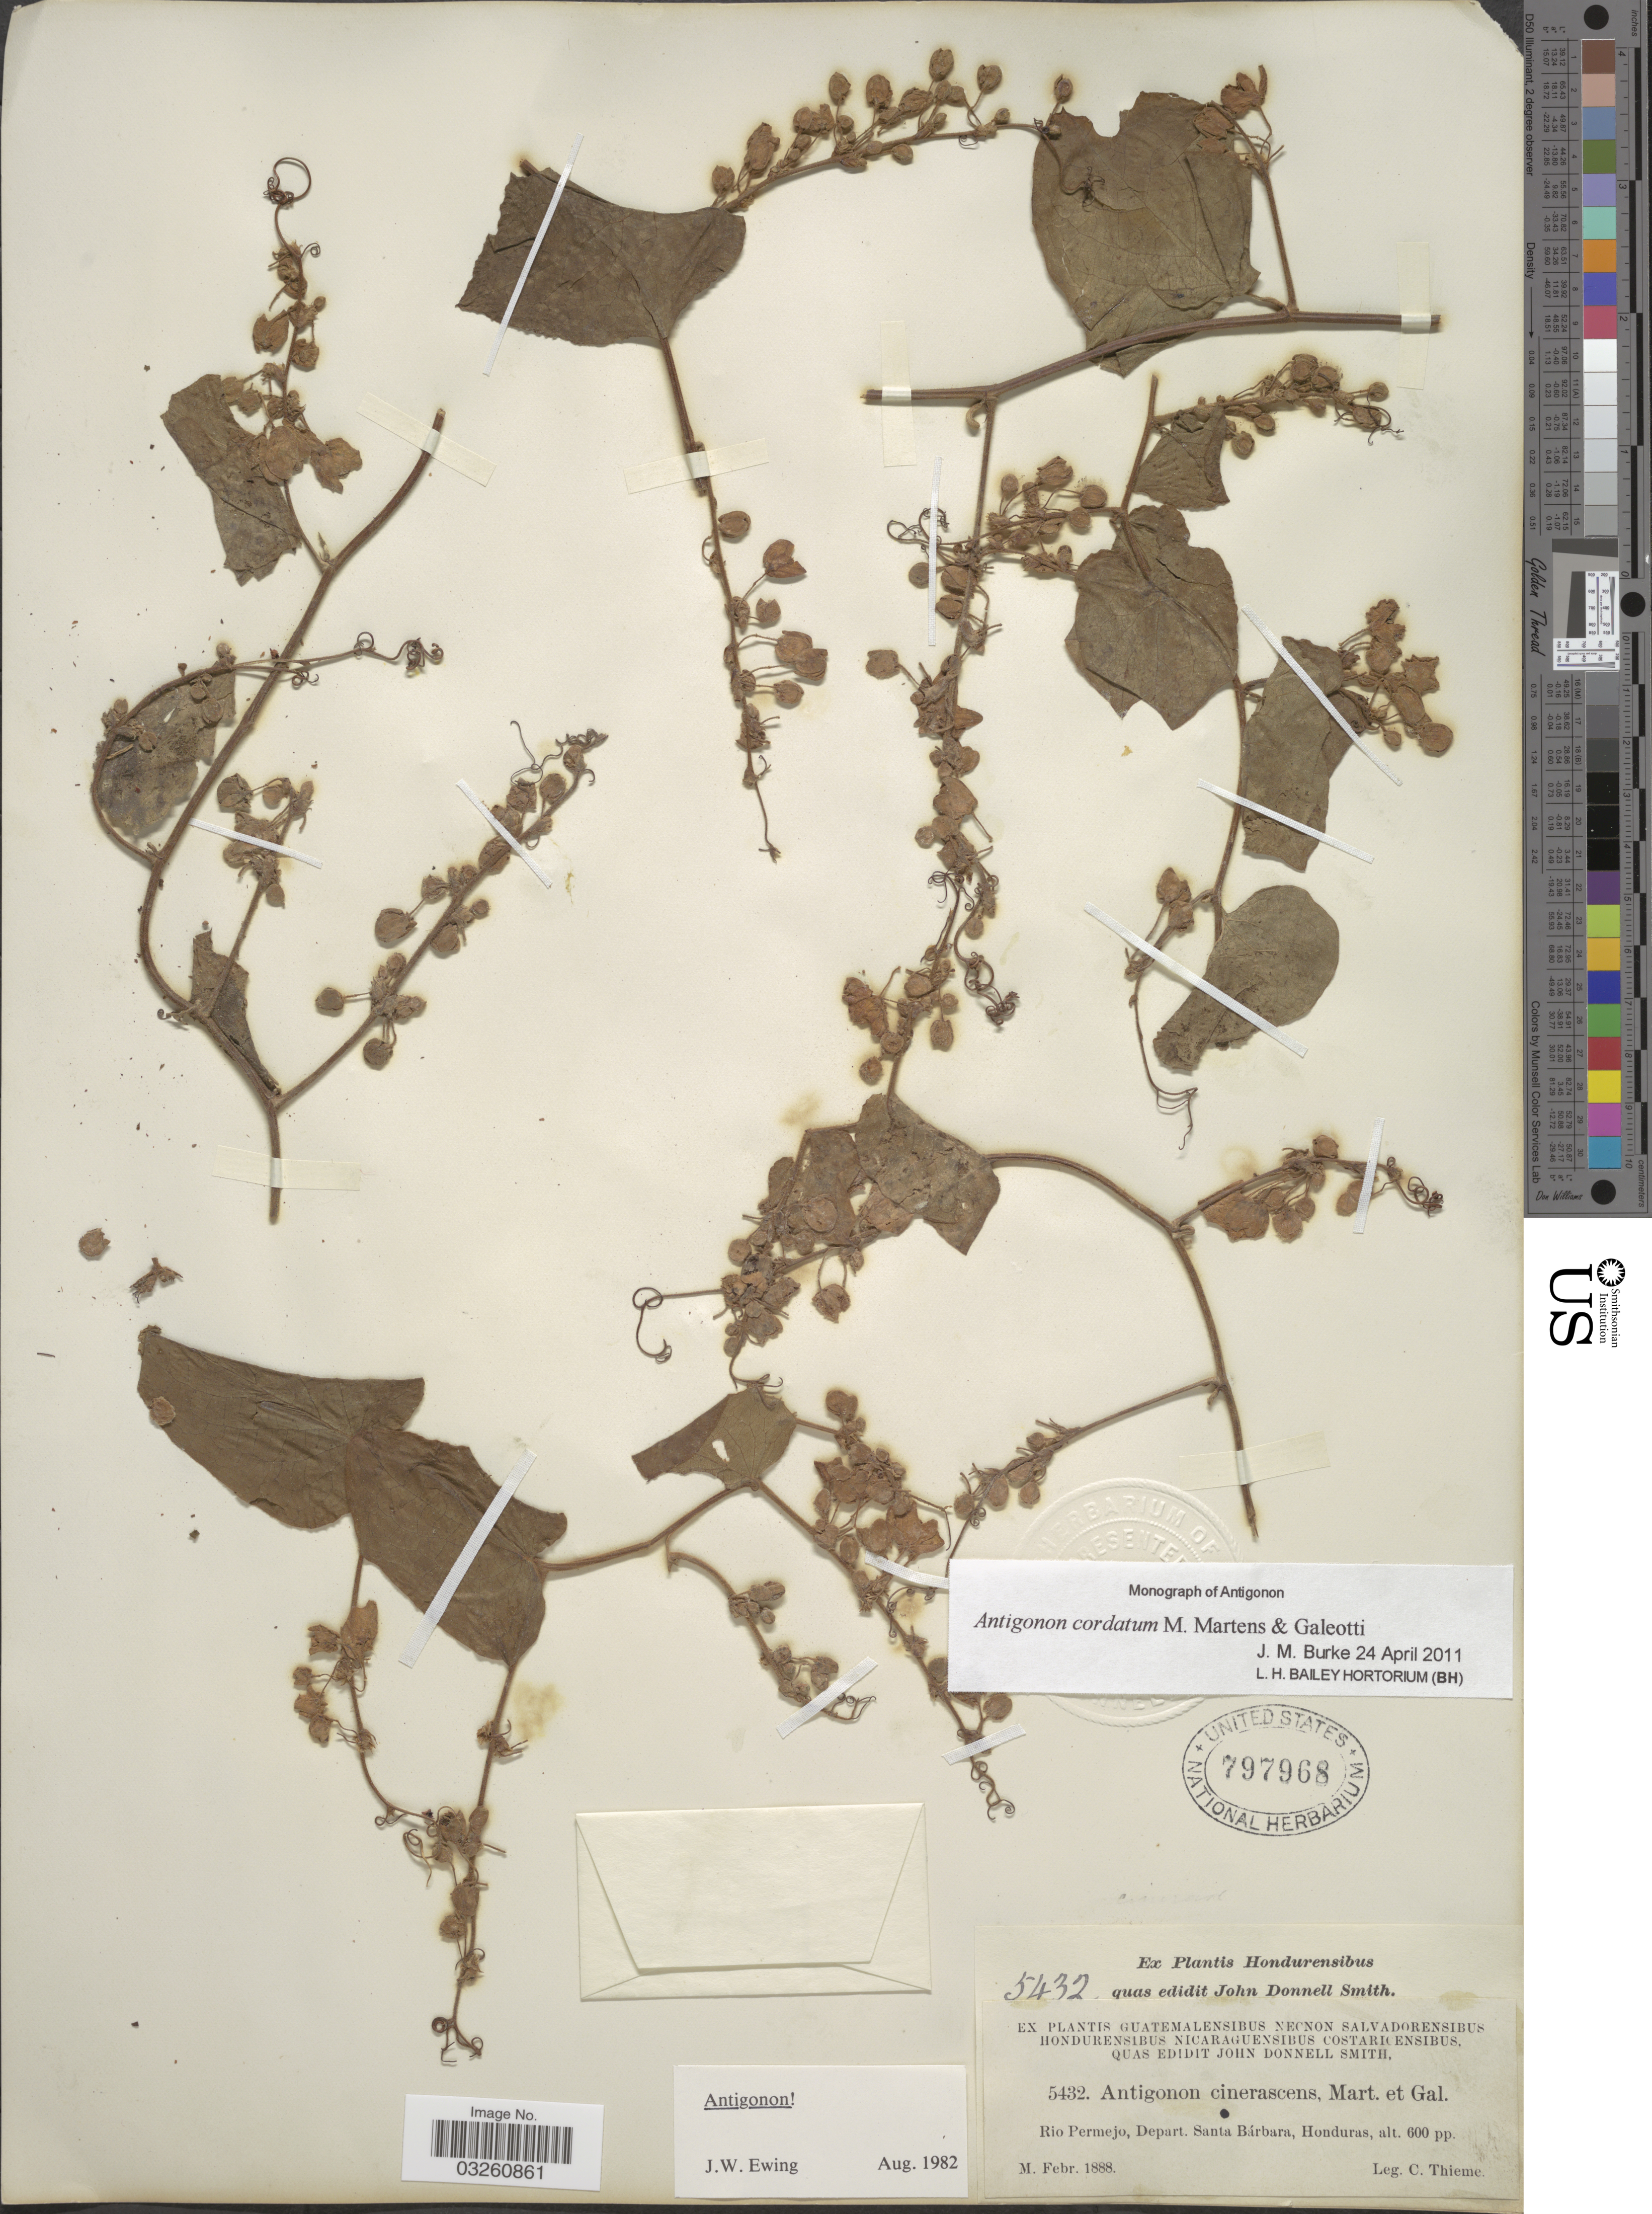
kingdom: Plantae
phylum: Tracheophyta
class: Magnoliopsida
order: Caryophyllales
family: Polygonaceae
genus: Antigonon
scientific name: Antigonon cordatum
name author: M. Martens & Galeotti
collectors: C. Thieme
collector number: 5432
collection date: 1888-02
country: Honduras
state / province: Santa Bárbara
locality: Rio Permejo, Depart. Santa Bárbara.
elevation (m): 183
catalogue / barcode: US 797968